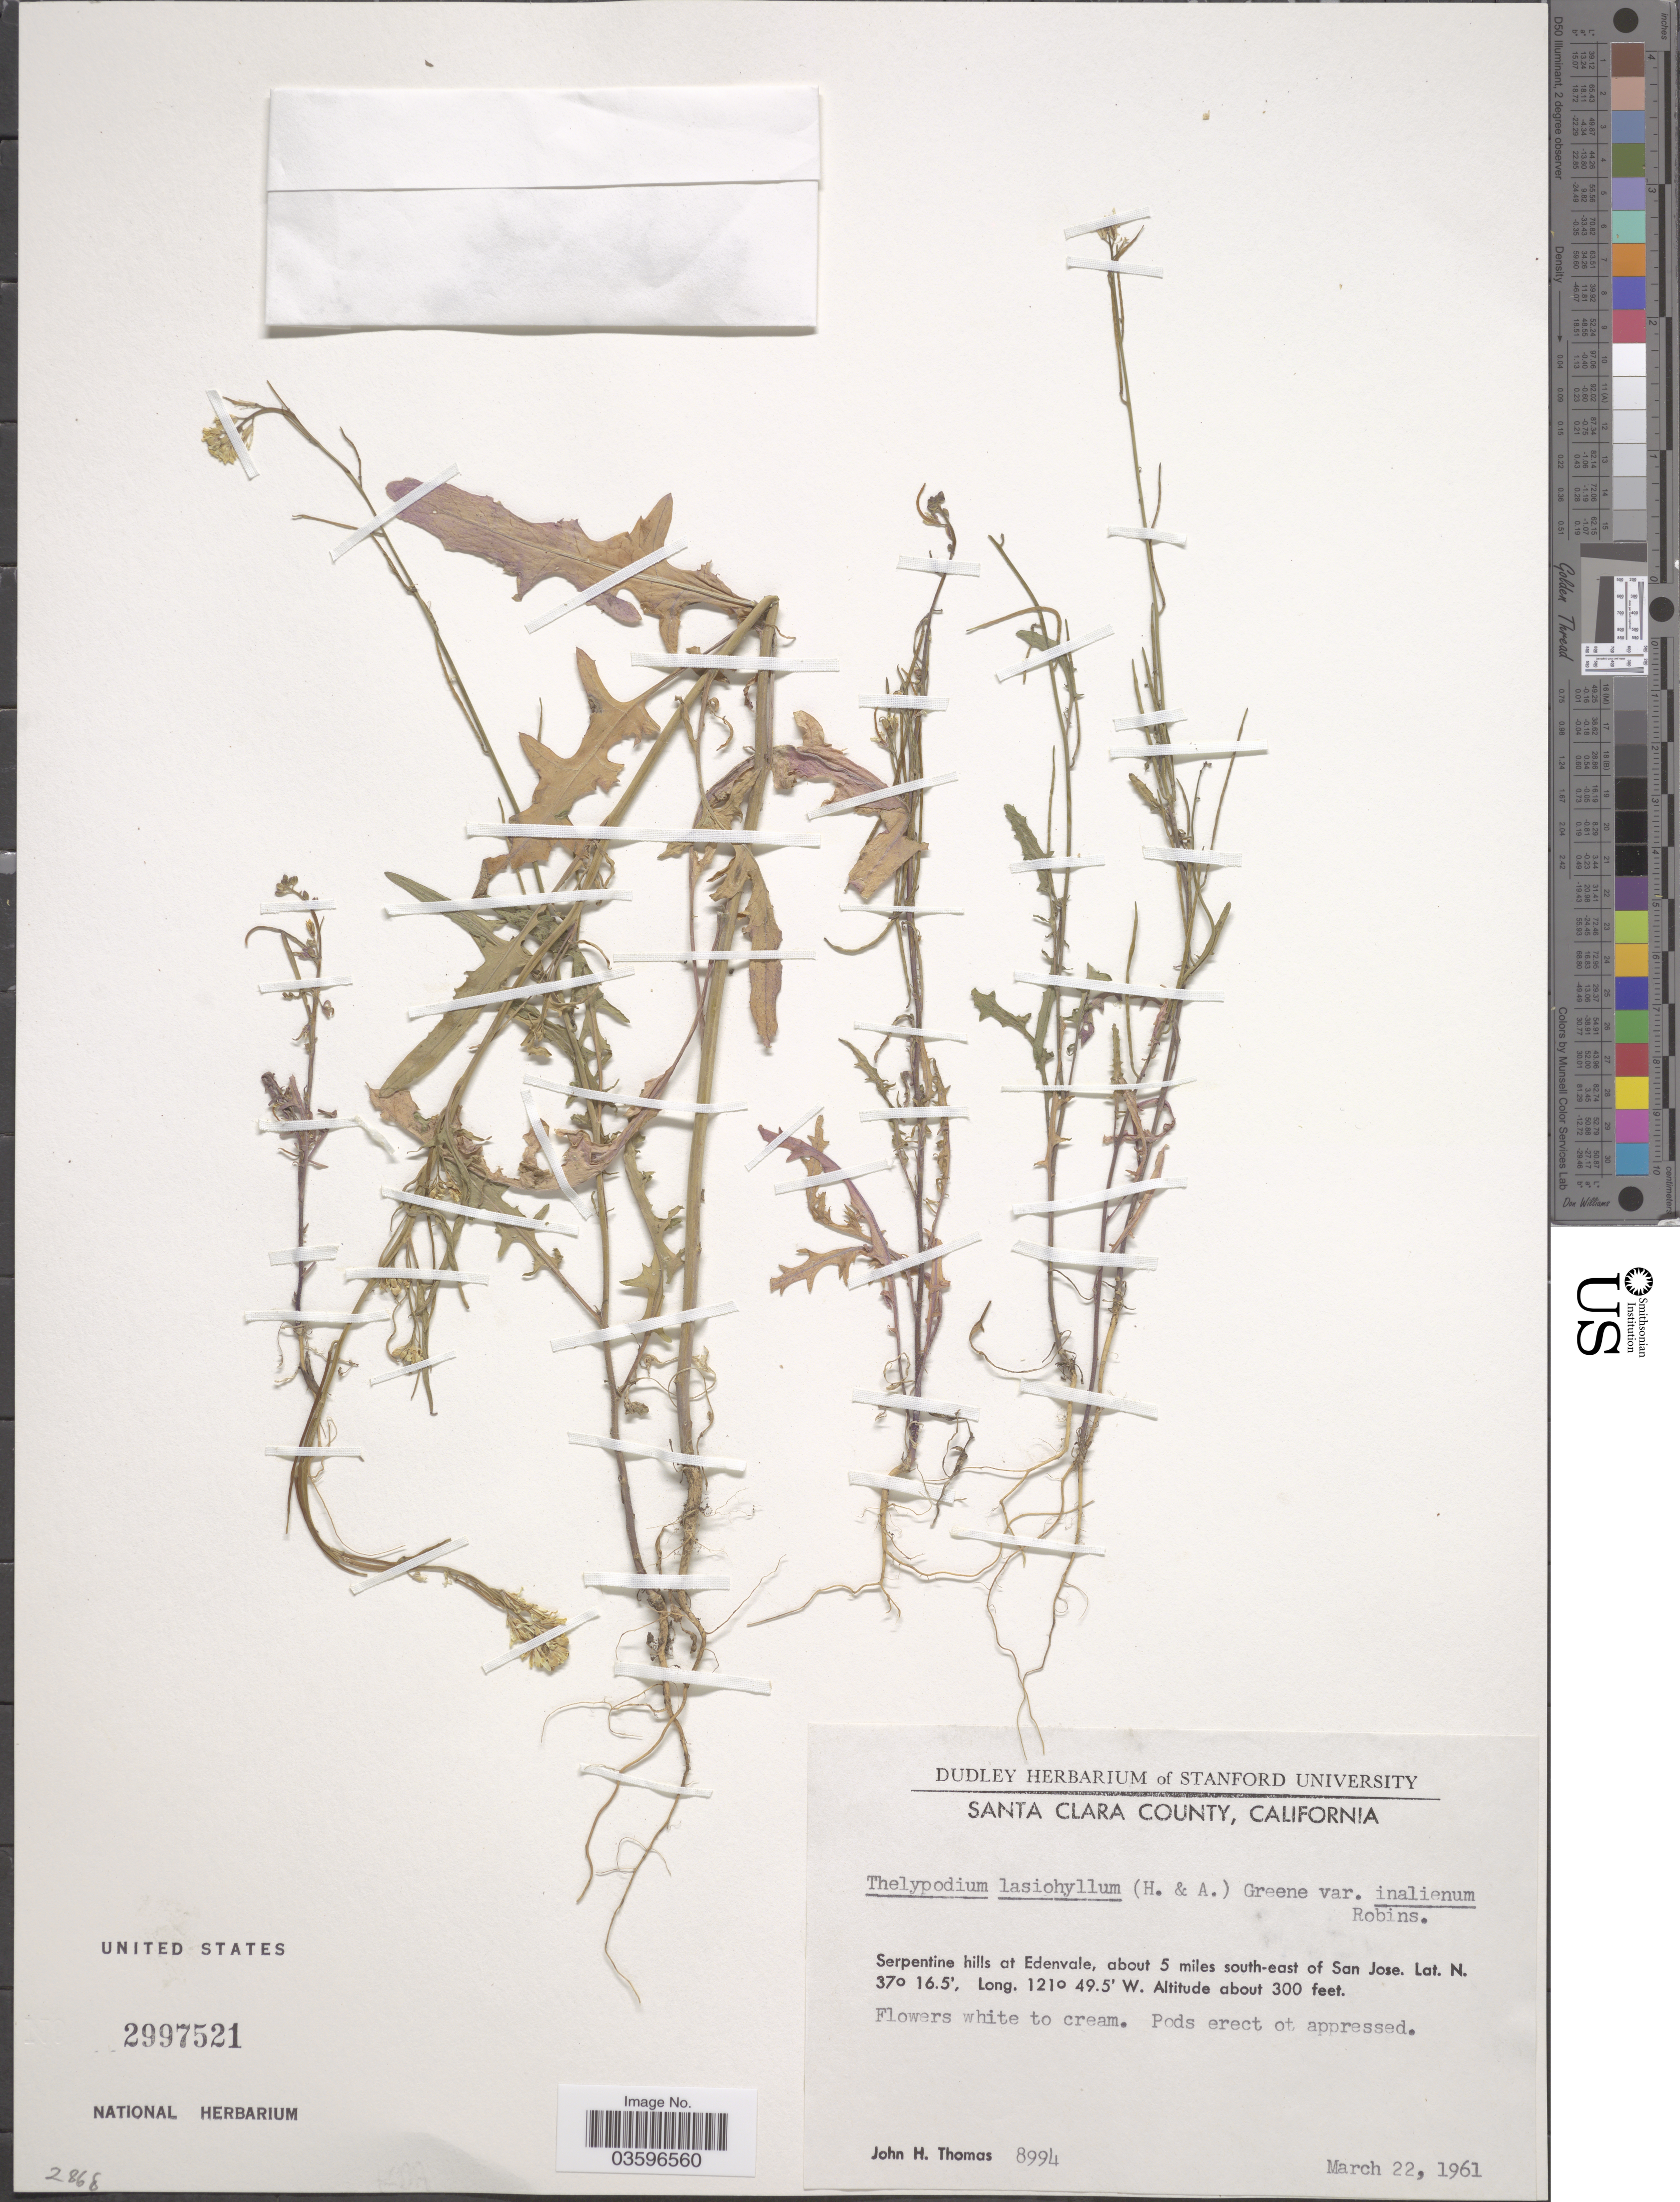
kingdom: Plantae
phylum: Tracheophyta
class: Magnoliopsida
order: Brassicales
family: Brassicaceae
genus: Thelypodium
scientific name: Thelypodium lasiophyllum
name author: (Hook.) Greene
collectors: J. H. Thomas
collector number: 8994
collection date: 1961-03-22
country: United States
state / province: California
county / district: Santa Clara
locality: Santa Clara County. Serpentine hills at Edenvale, about 5 miles south-east of San Jose.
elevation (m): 91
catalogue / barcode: US 2997521